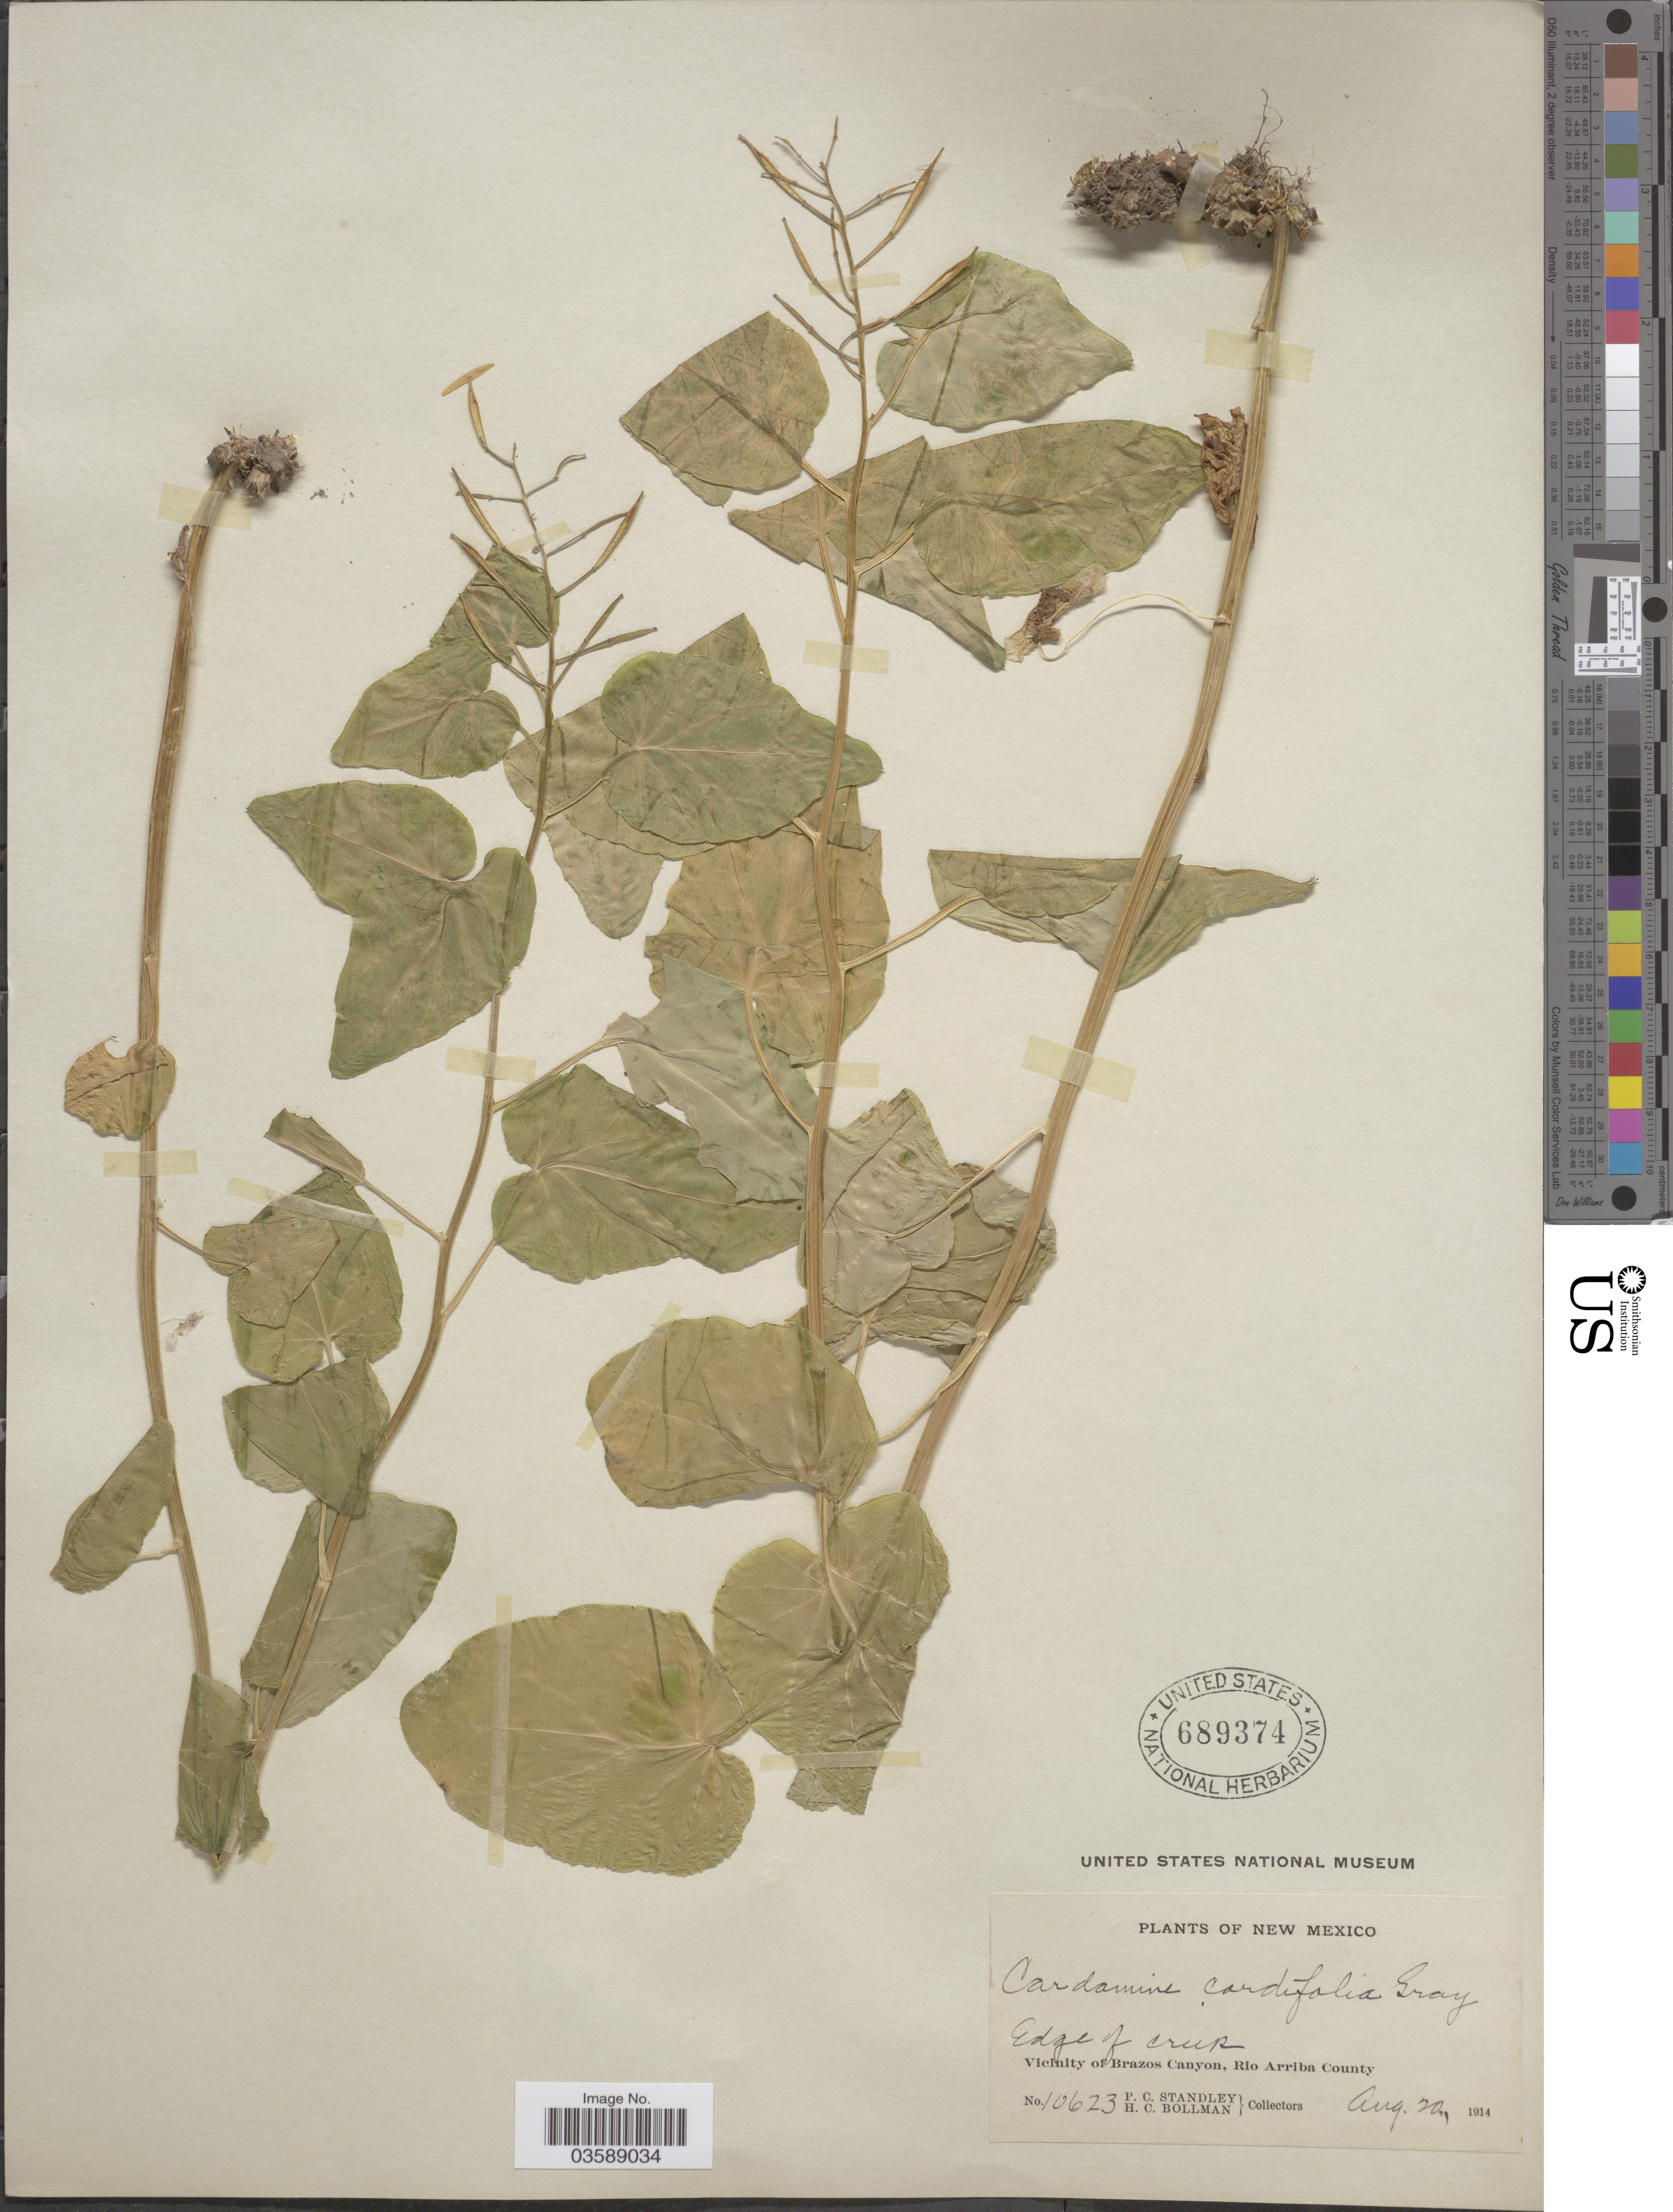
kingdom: Plantae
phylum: Tracheophyta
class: Magnoliopsida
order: Brassicales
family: Brassicaceae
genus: Cardamine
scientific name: Cardamine cordifolia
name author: A. Gray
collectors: P. C. Standley & H. C. Bollman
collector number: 10623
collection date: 1914-08-20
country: United States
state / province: New Mexico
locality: Vicinity of Brazos Canyon, Rio Arriba County.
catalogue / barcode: US 689374